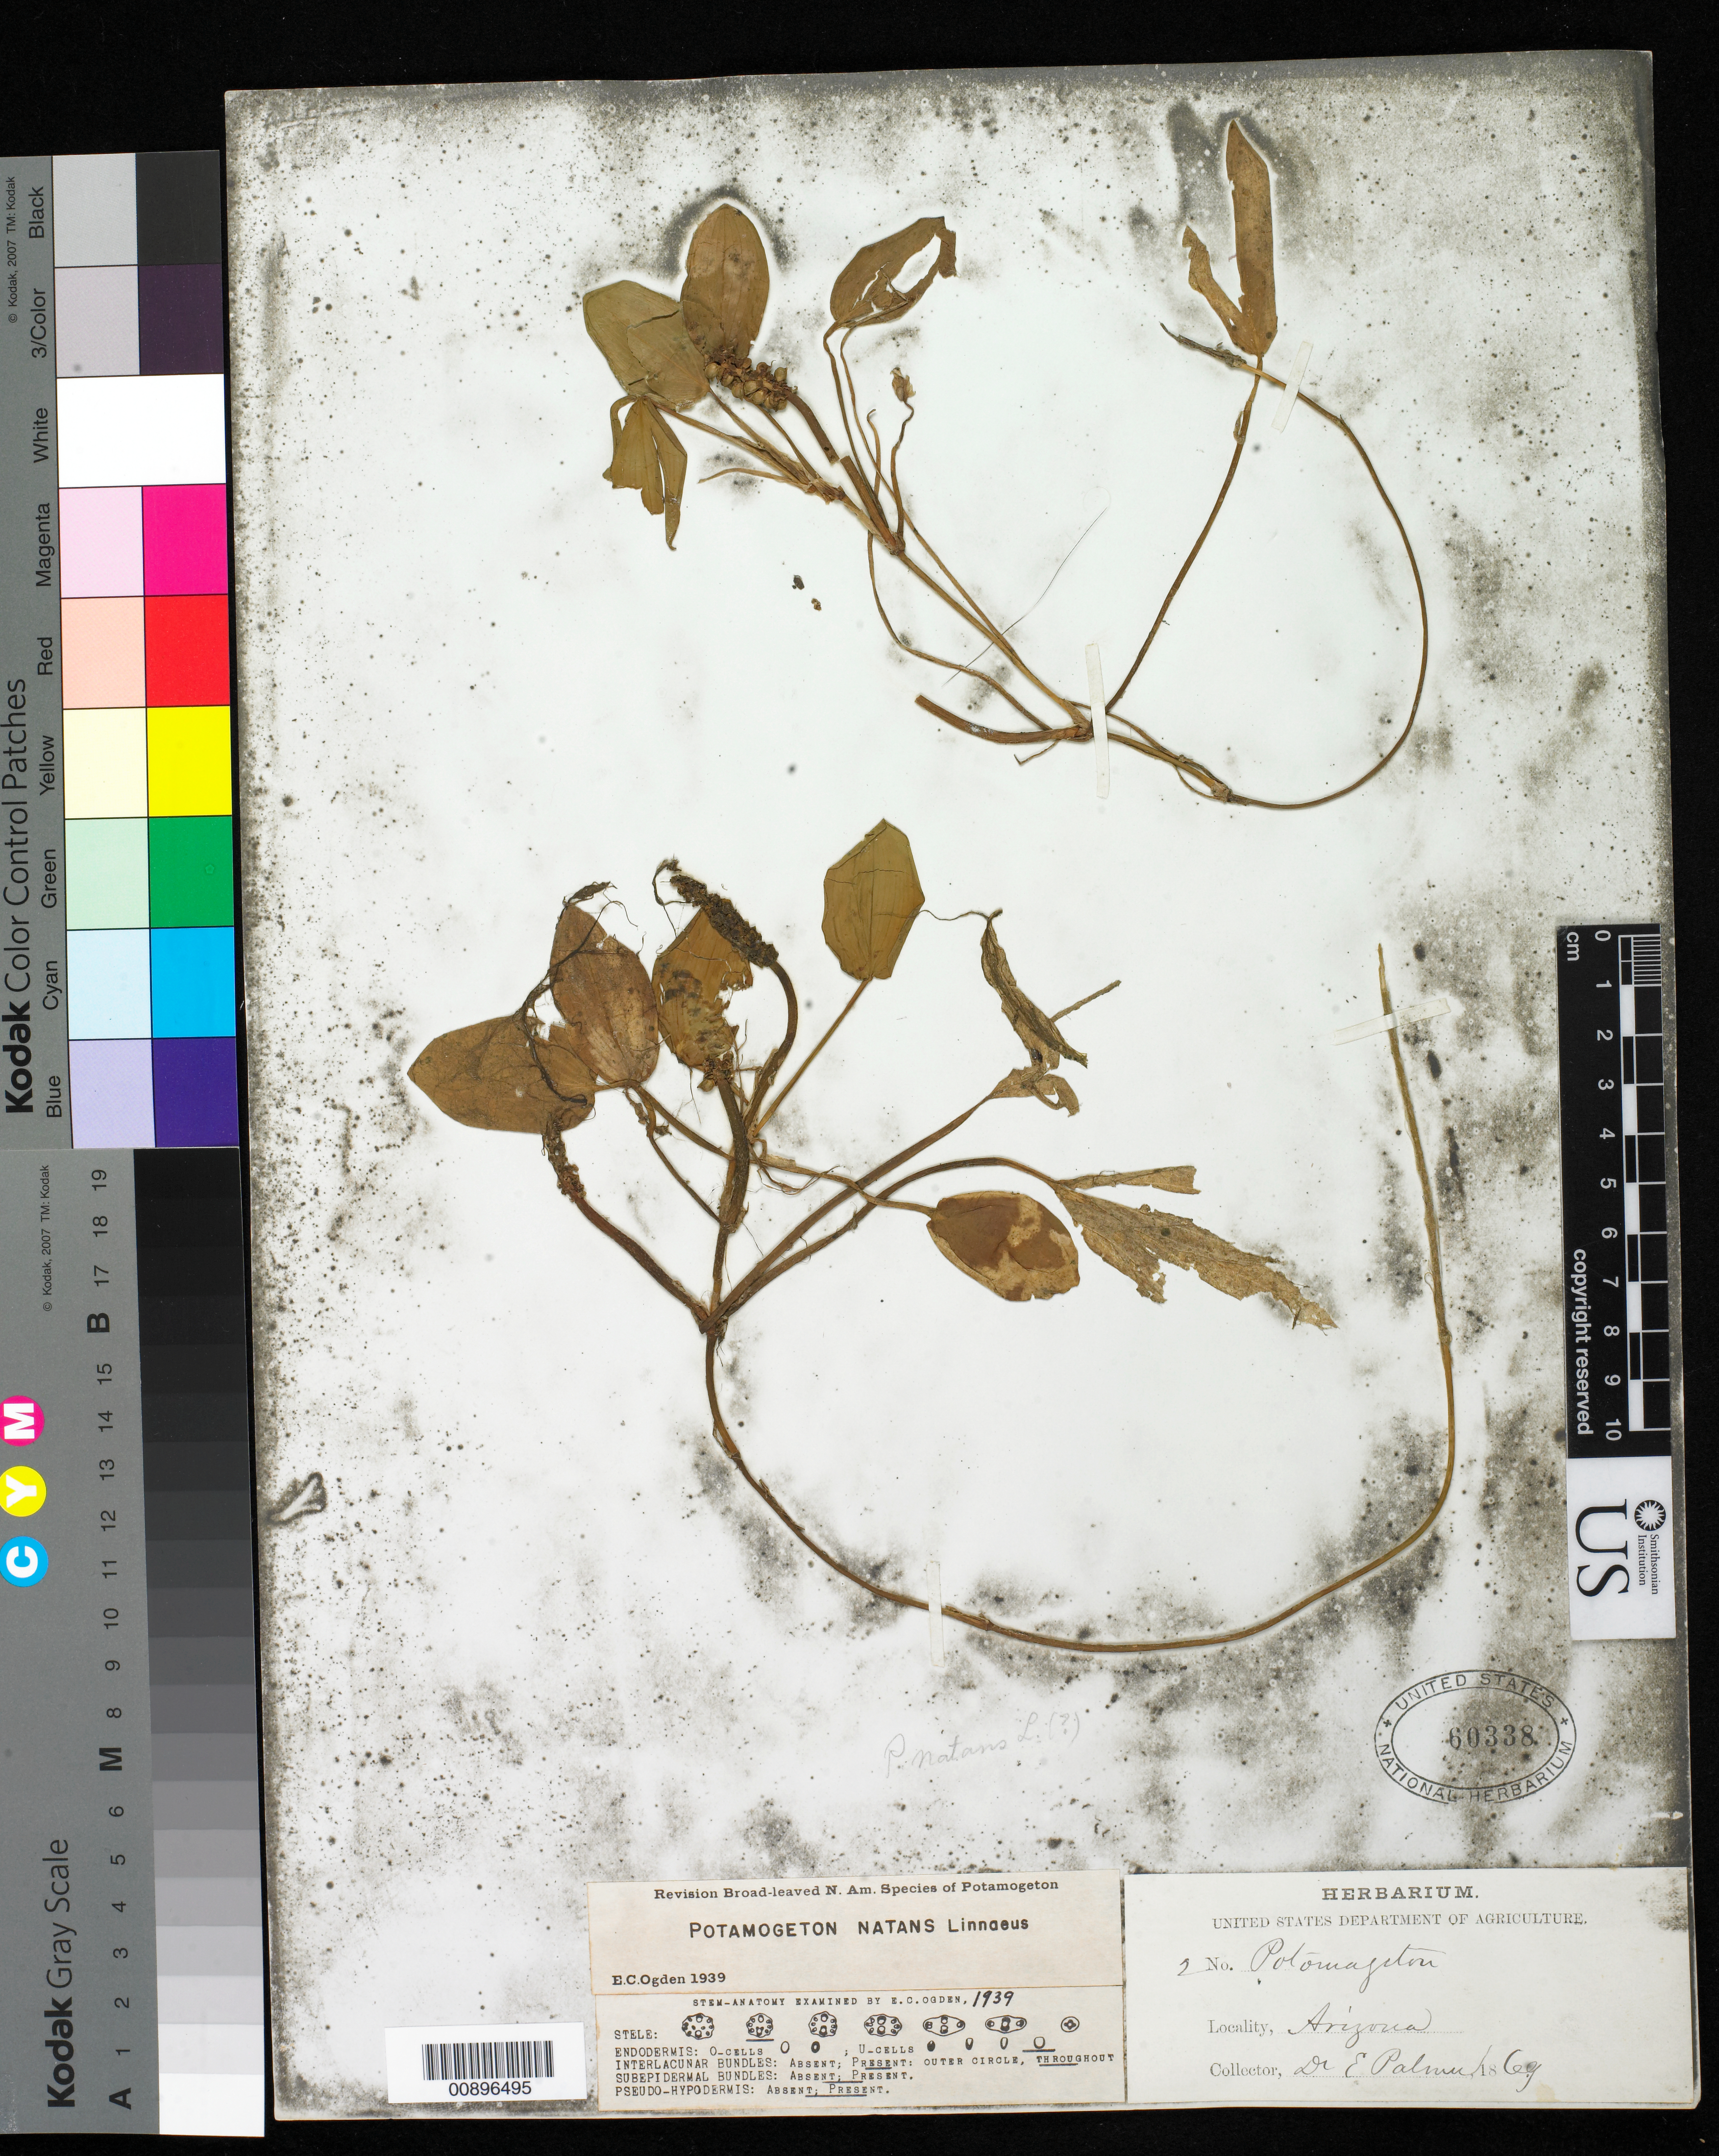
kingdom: Plantae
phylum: Tracheophyta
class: Liliopsida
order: Alismatales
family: Potamogetonaceae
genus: Potamogeton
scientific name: Potamogeton natans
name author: L.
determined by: Ogden, E. C.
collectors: E. Palmer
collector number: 2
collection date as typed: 1869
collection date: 1869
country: United States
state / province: Arizona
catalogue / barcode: US 60338